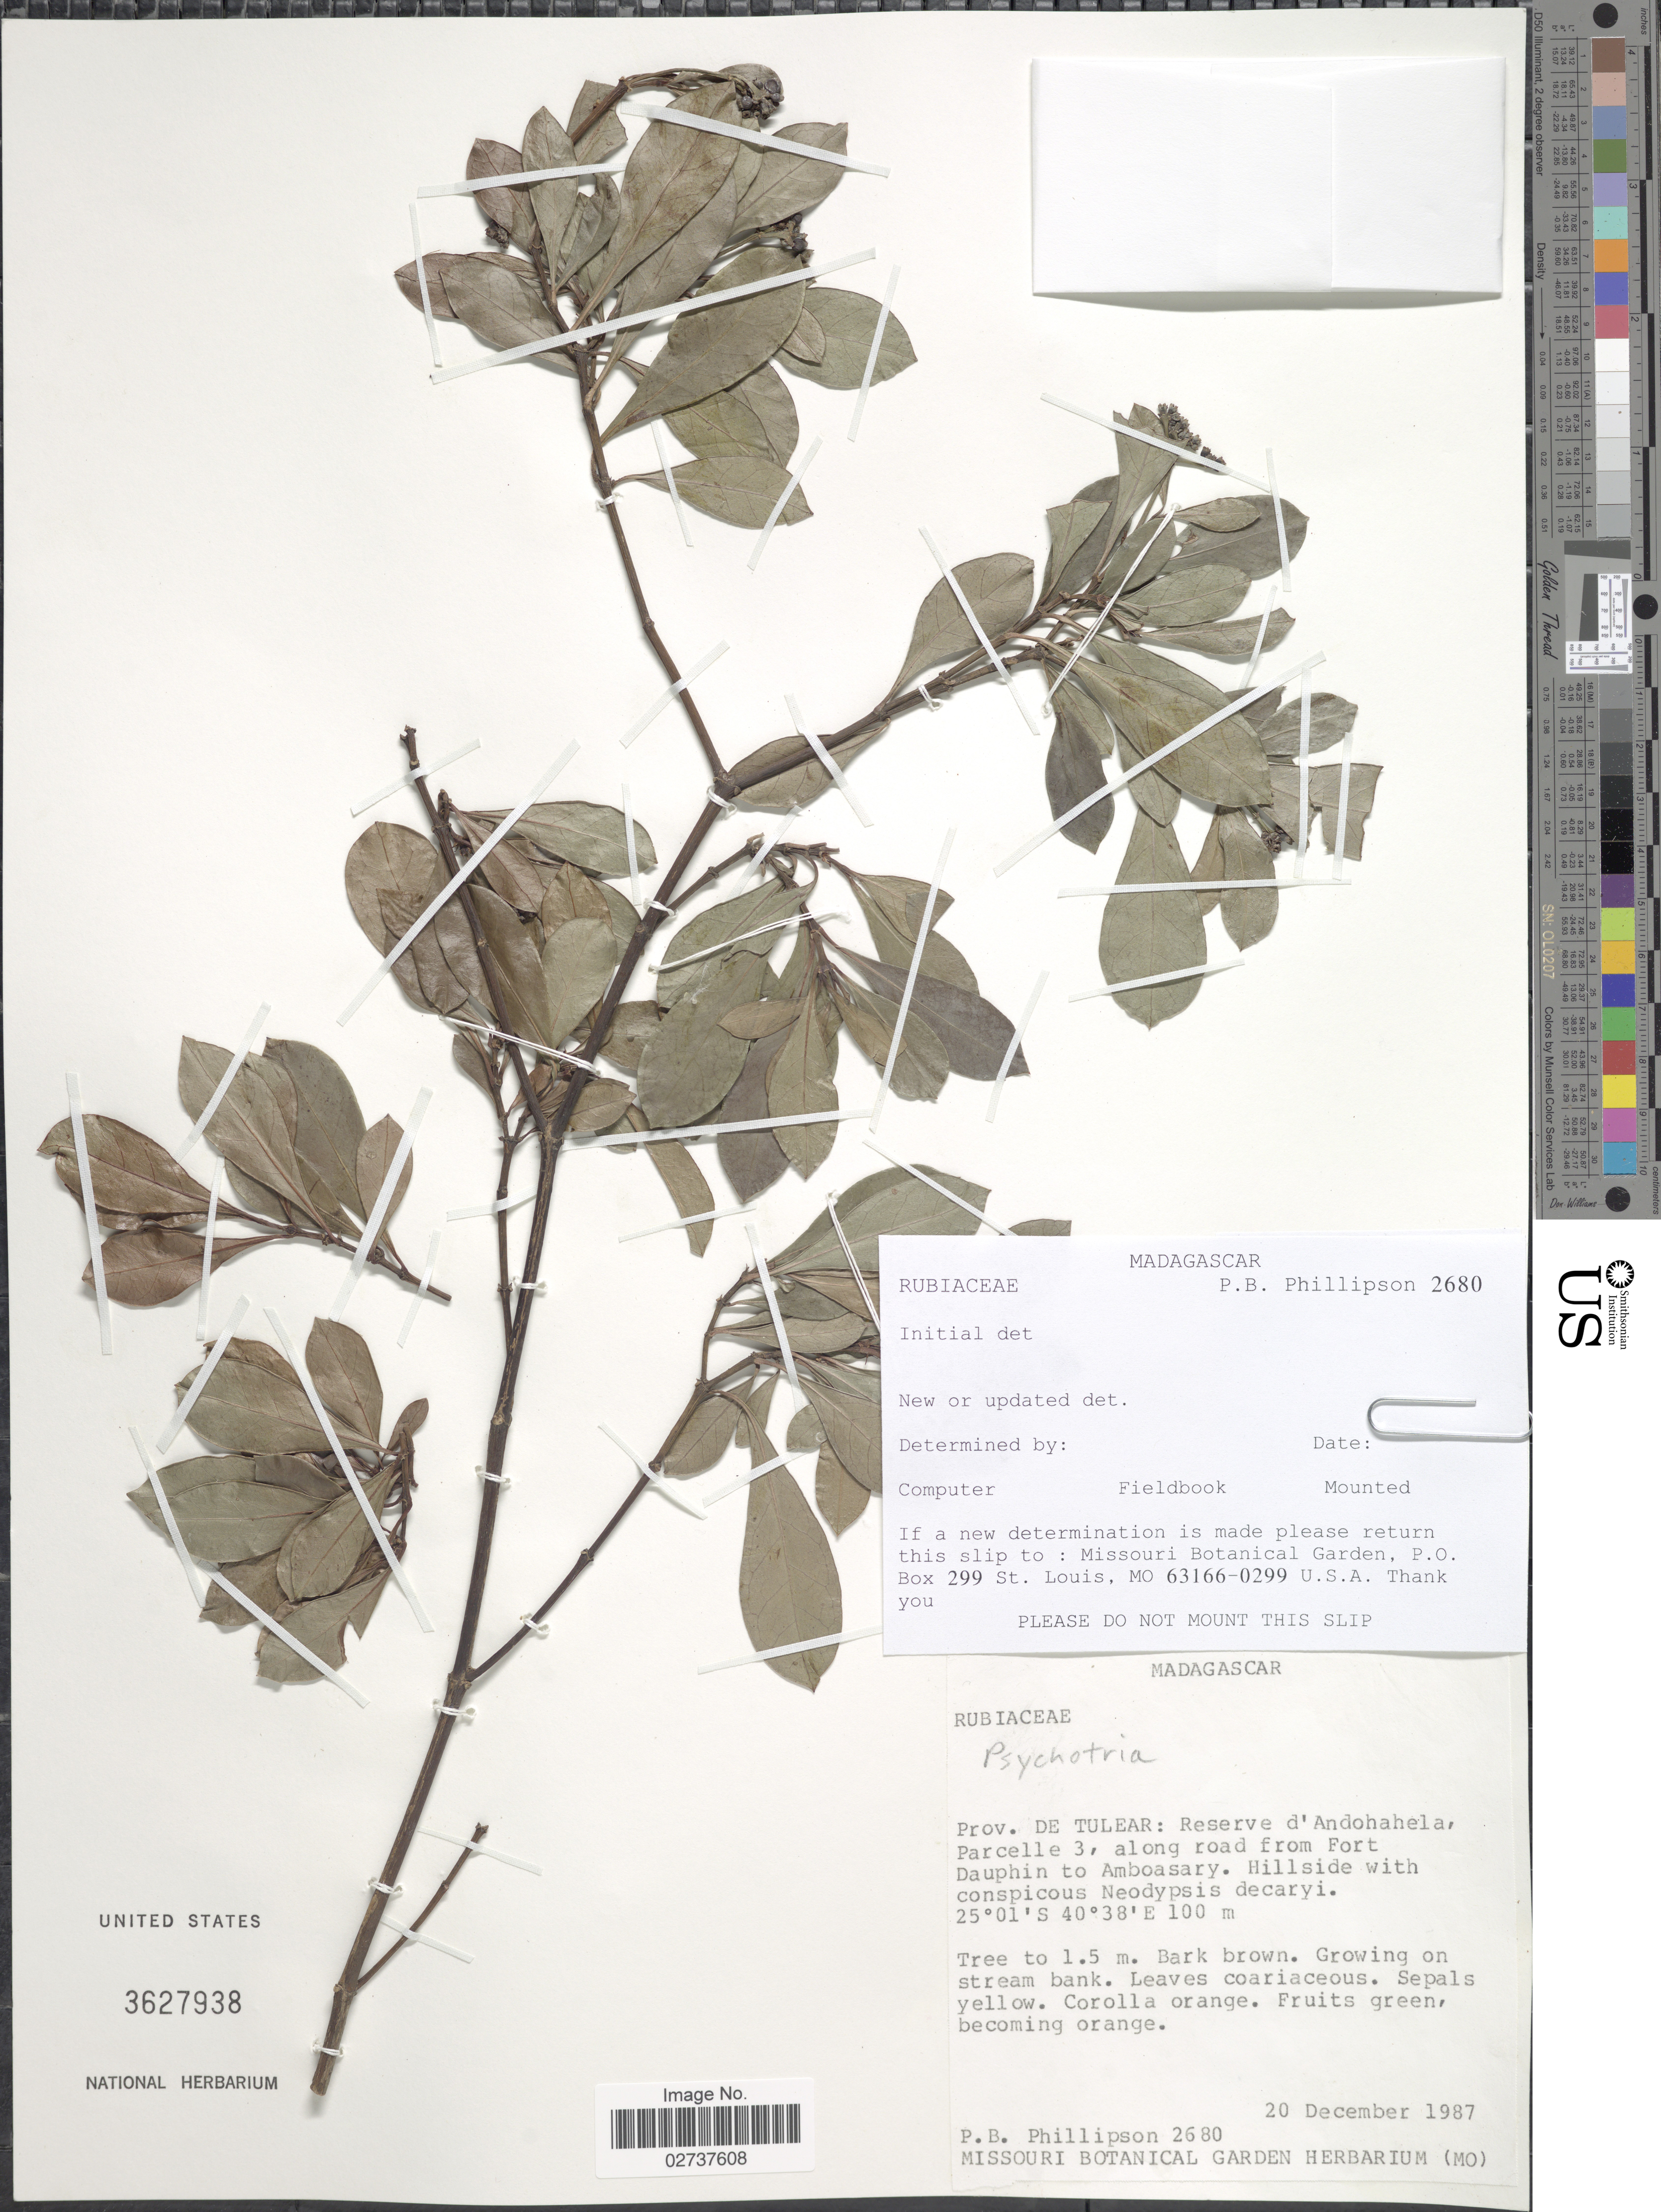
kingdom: Plantae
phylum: Tracheophyta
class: Magnoliopsida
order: Gentianales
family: Rubiaceae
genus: Psychotria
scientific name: Psychotria sp.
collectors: P. B. Phillipson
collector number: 2680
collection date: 1987-12-20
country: Madagascar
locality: Prov. de Tulear: Reserve d'Andohahela, Parcelle 3, along road from Fort Dauphin to Amboasarry, hillside.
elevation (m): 100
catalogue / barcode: US 3627938